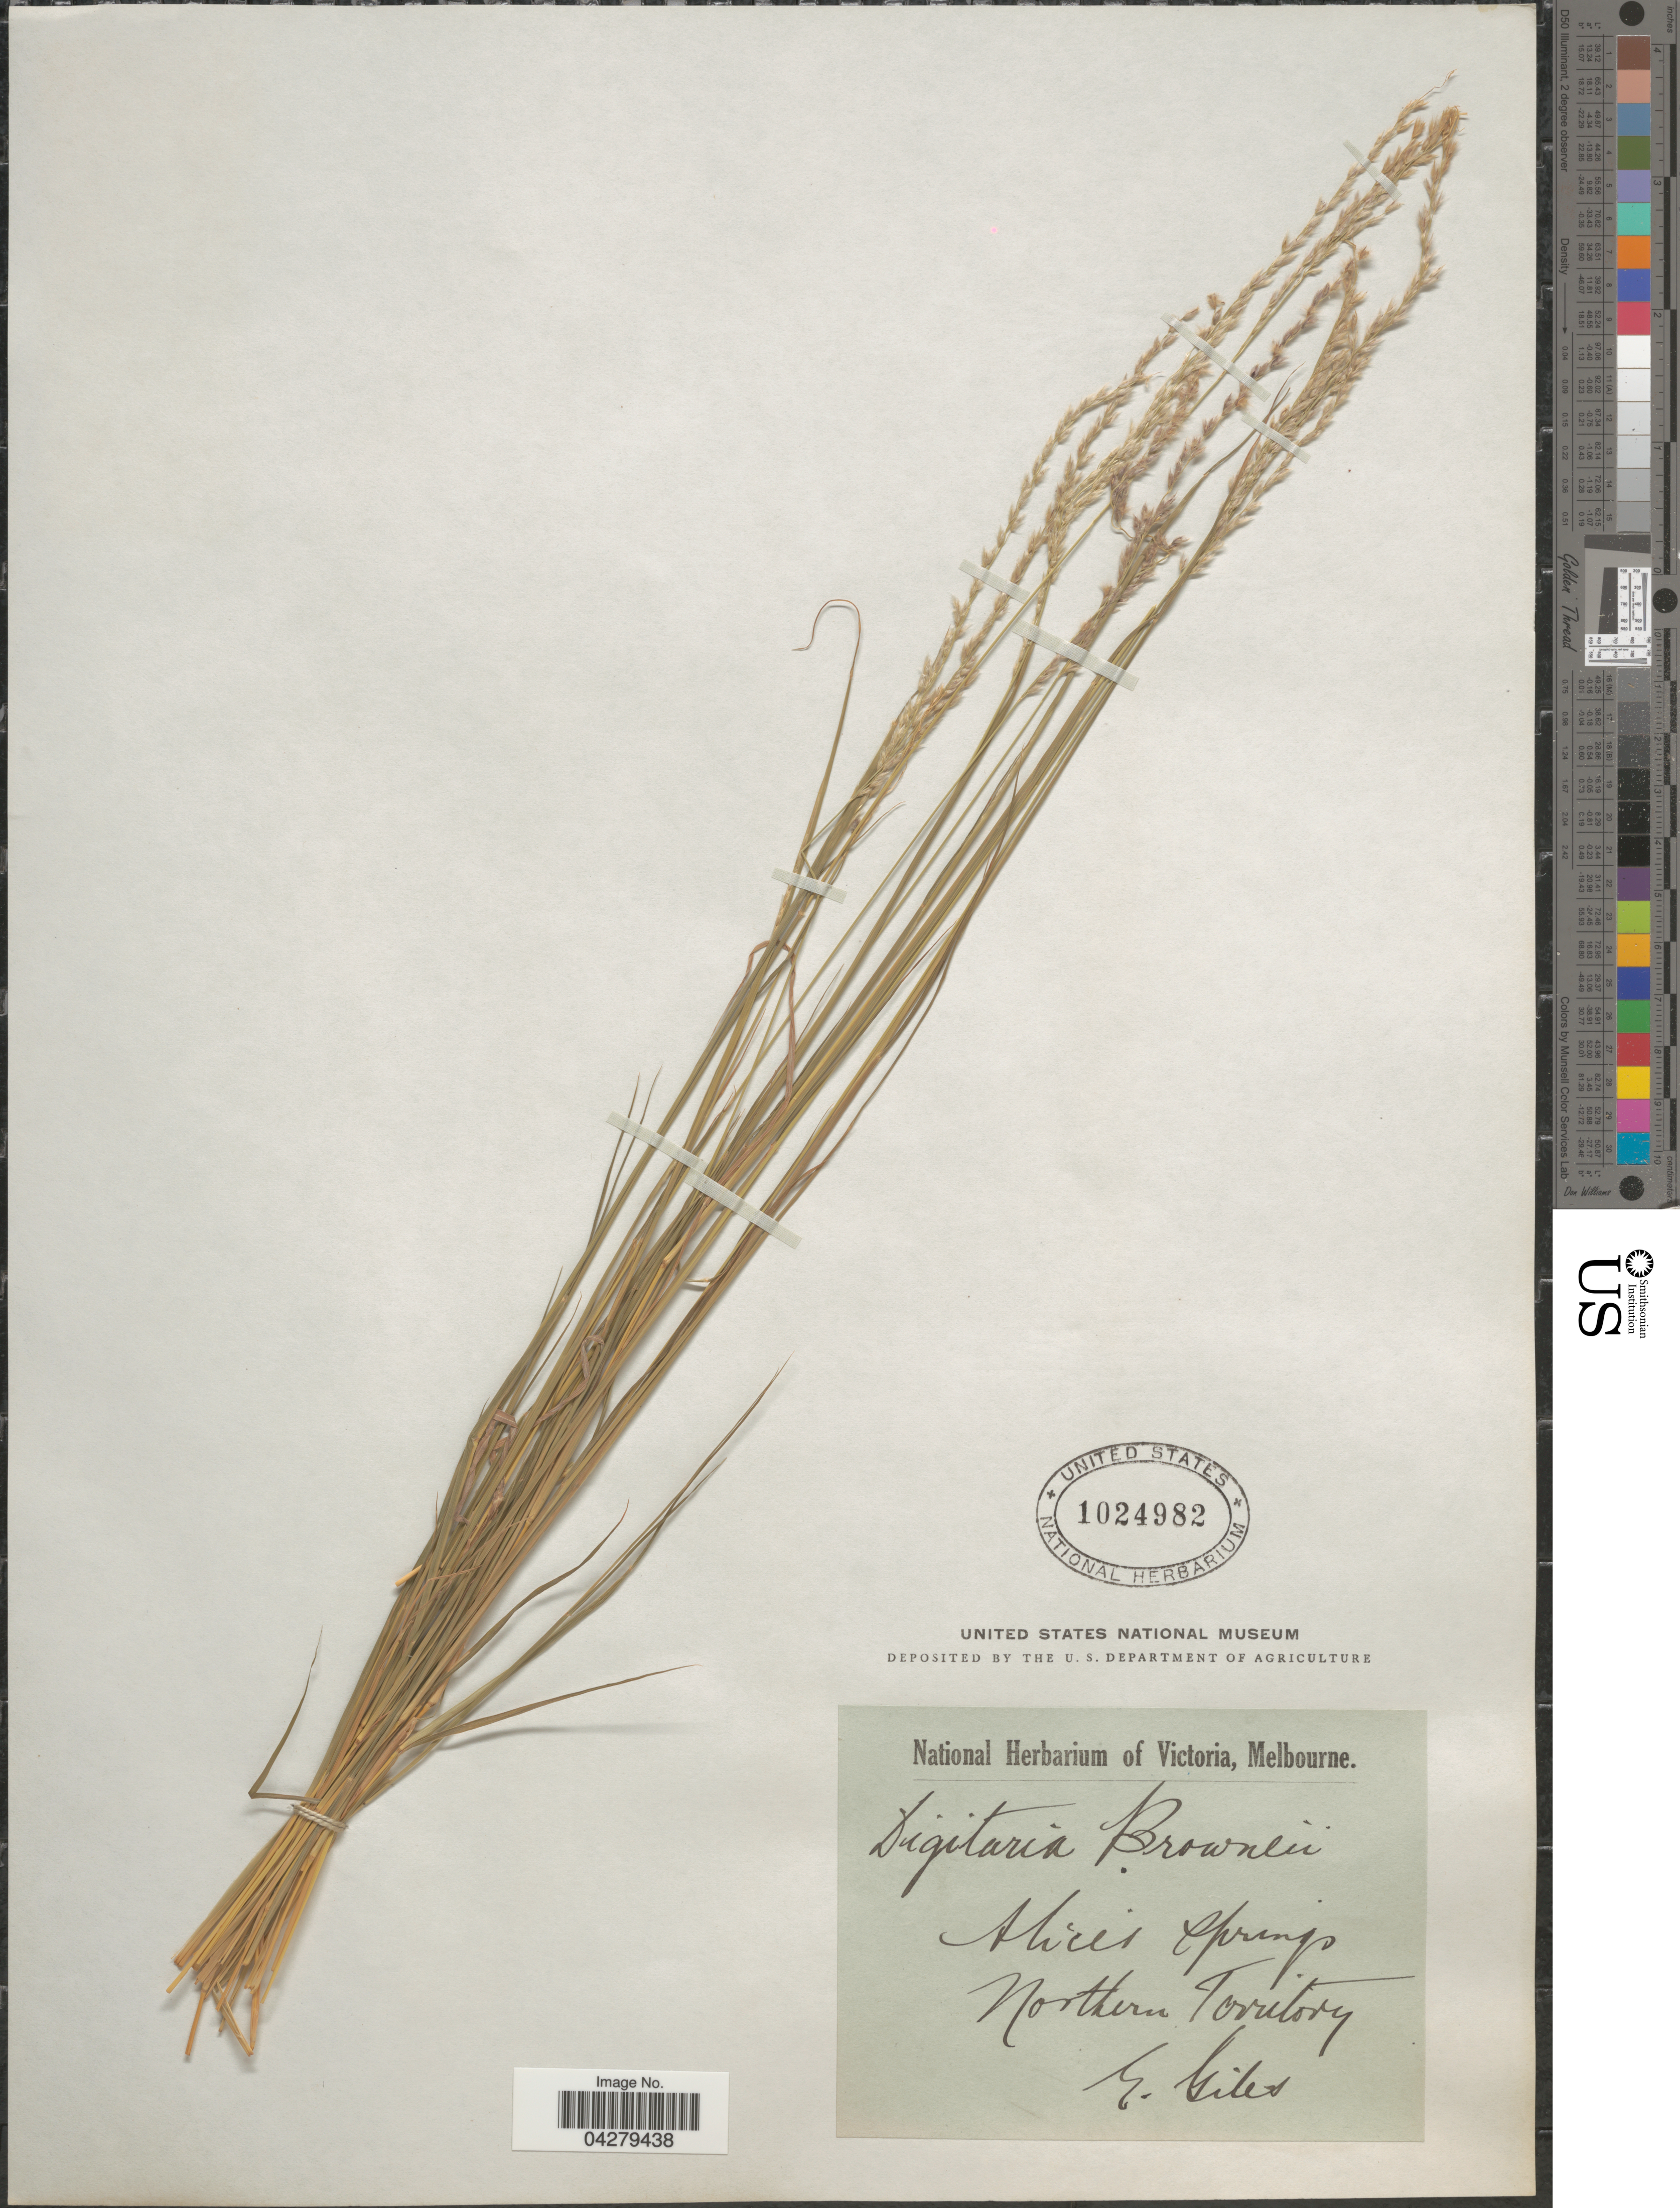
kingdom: Plantae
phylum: Tracheophyta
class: Liliopsida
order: Poales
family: Poaceae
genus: Digitaria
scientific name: Digitaria brownii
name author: (Roem. & Schult.) Hughes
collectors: G. Giles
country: Australia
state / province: Northern Territory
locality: [illegible text] springs.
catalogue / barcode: US 1024982